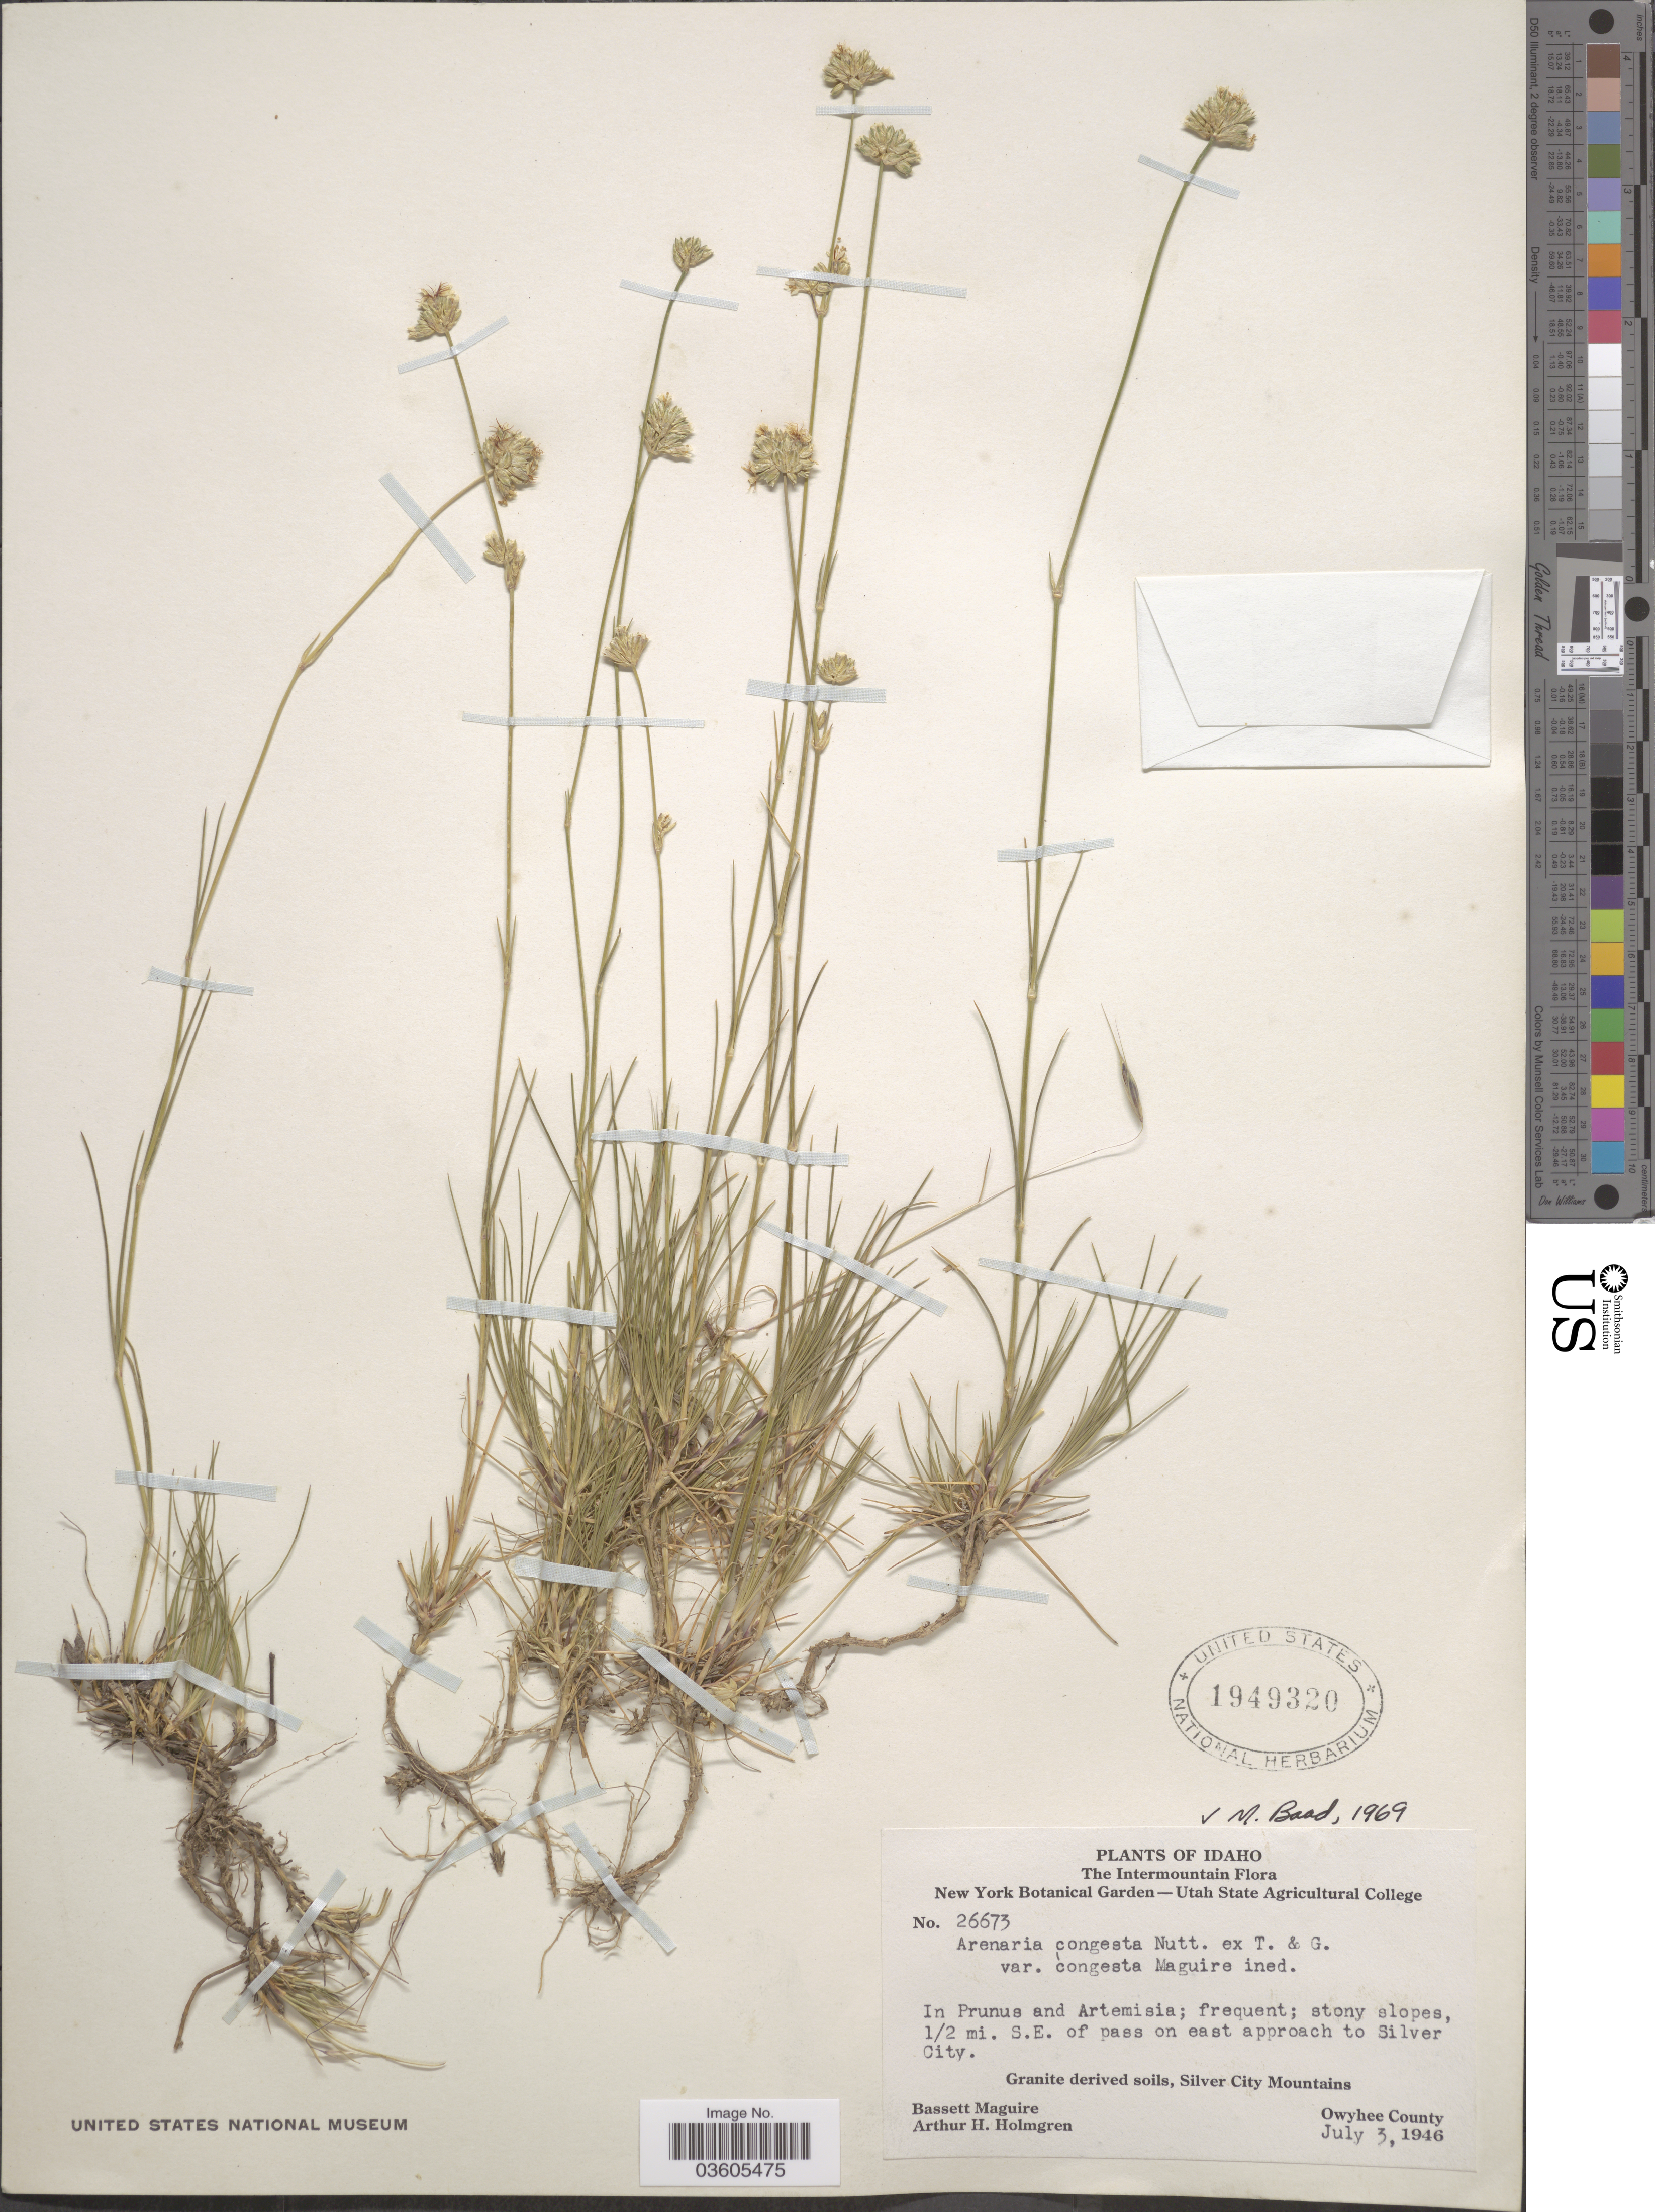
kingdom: Plantae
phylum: Tracheophyta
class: Magnoliopsida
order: Caryophyllales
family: Caryophyllaceae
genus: Eremogone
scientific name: Eremogone congesta var. congesta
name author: (Nutt.) Ikonn.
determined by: Strong, Mark T., (BOT), Smithsonian Institution - National Museum of Natural History (UNITED STATES)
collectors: B. Maguire & A. H. Holmgren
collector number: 26673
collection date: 1946-07-03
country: United States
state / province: Idaho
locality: The Intermountain. 1/2 mi. S.E. of pass on east approach to Silver City. Silver City Mountains. Owyhee County.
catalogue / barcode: US 1949320